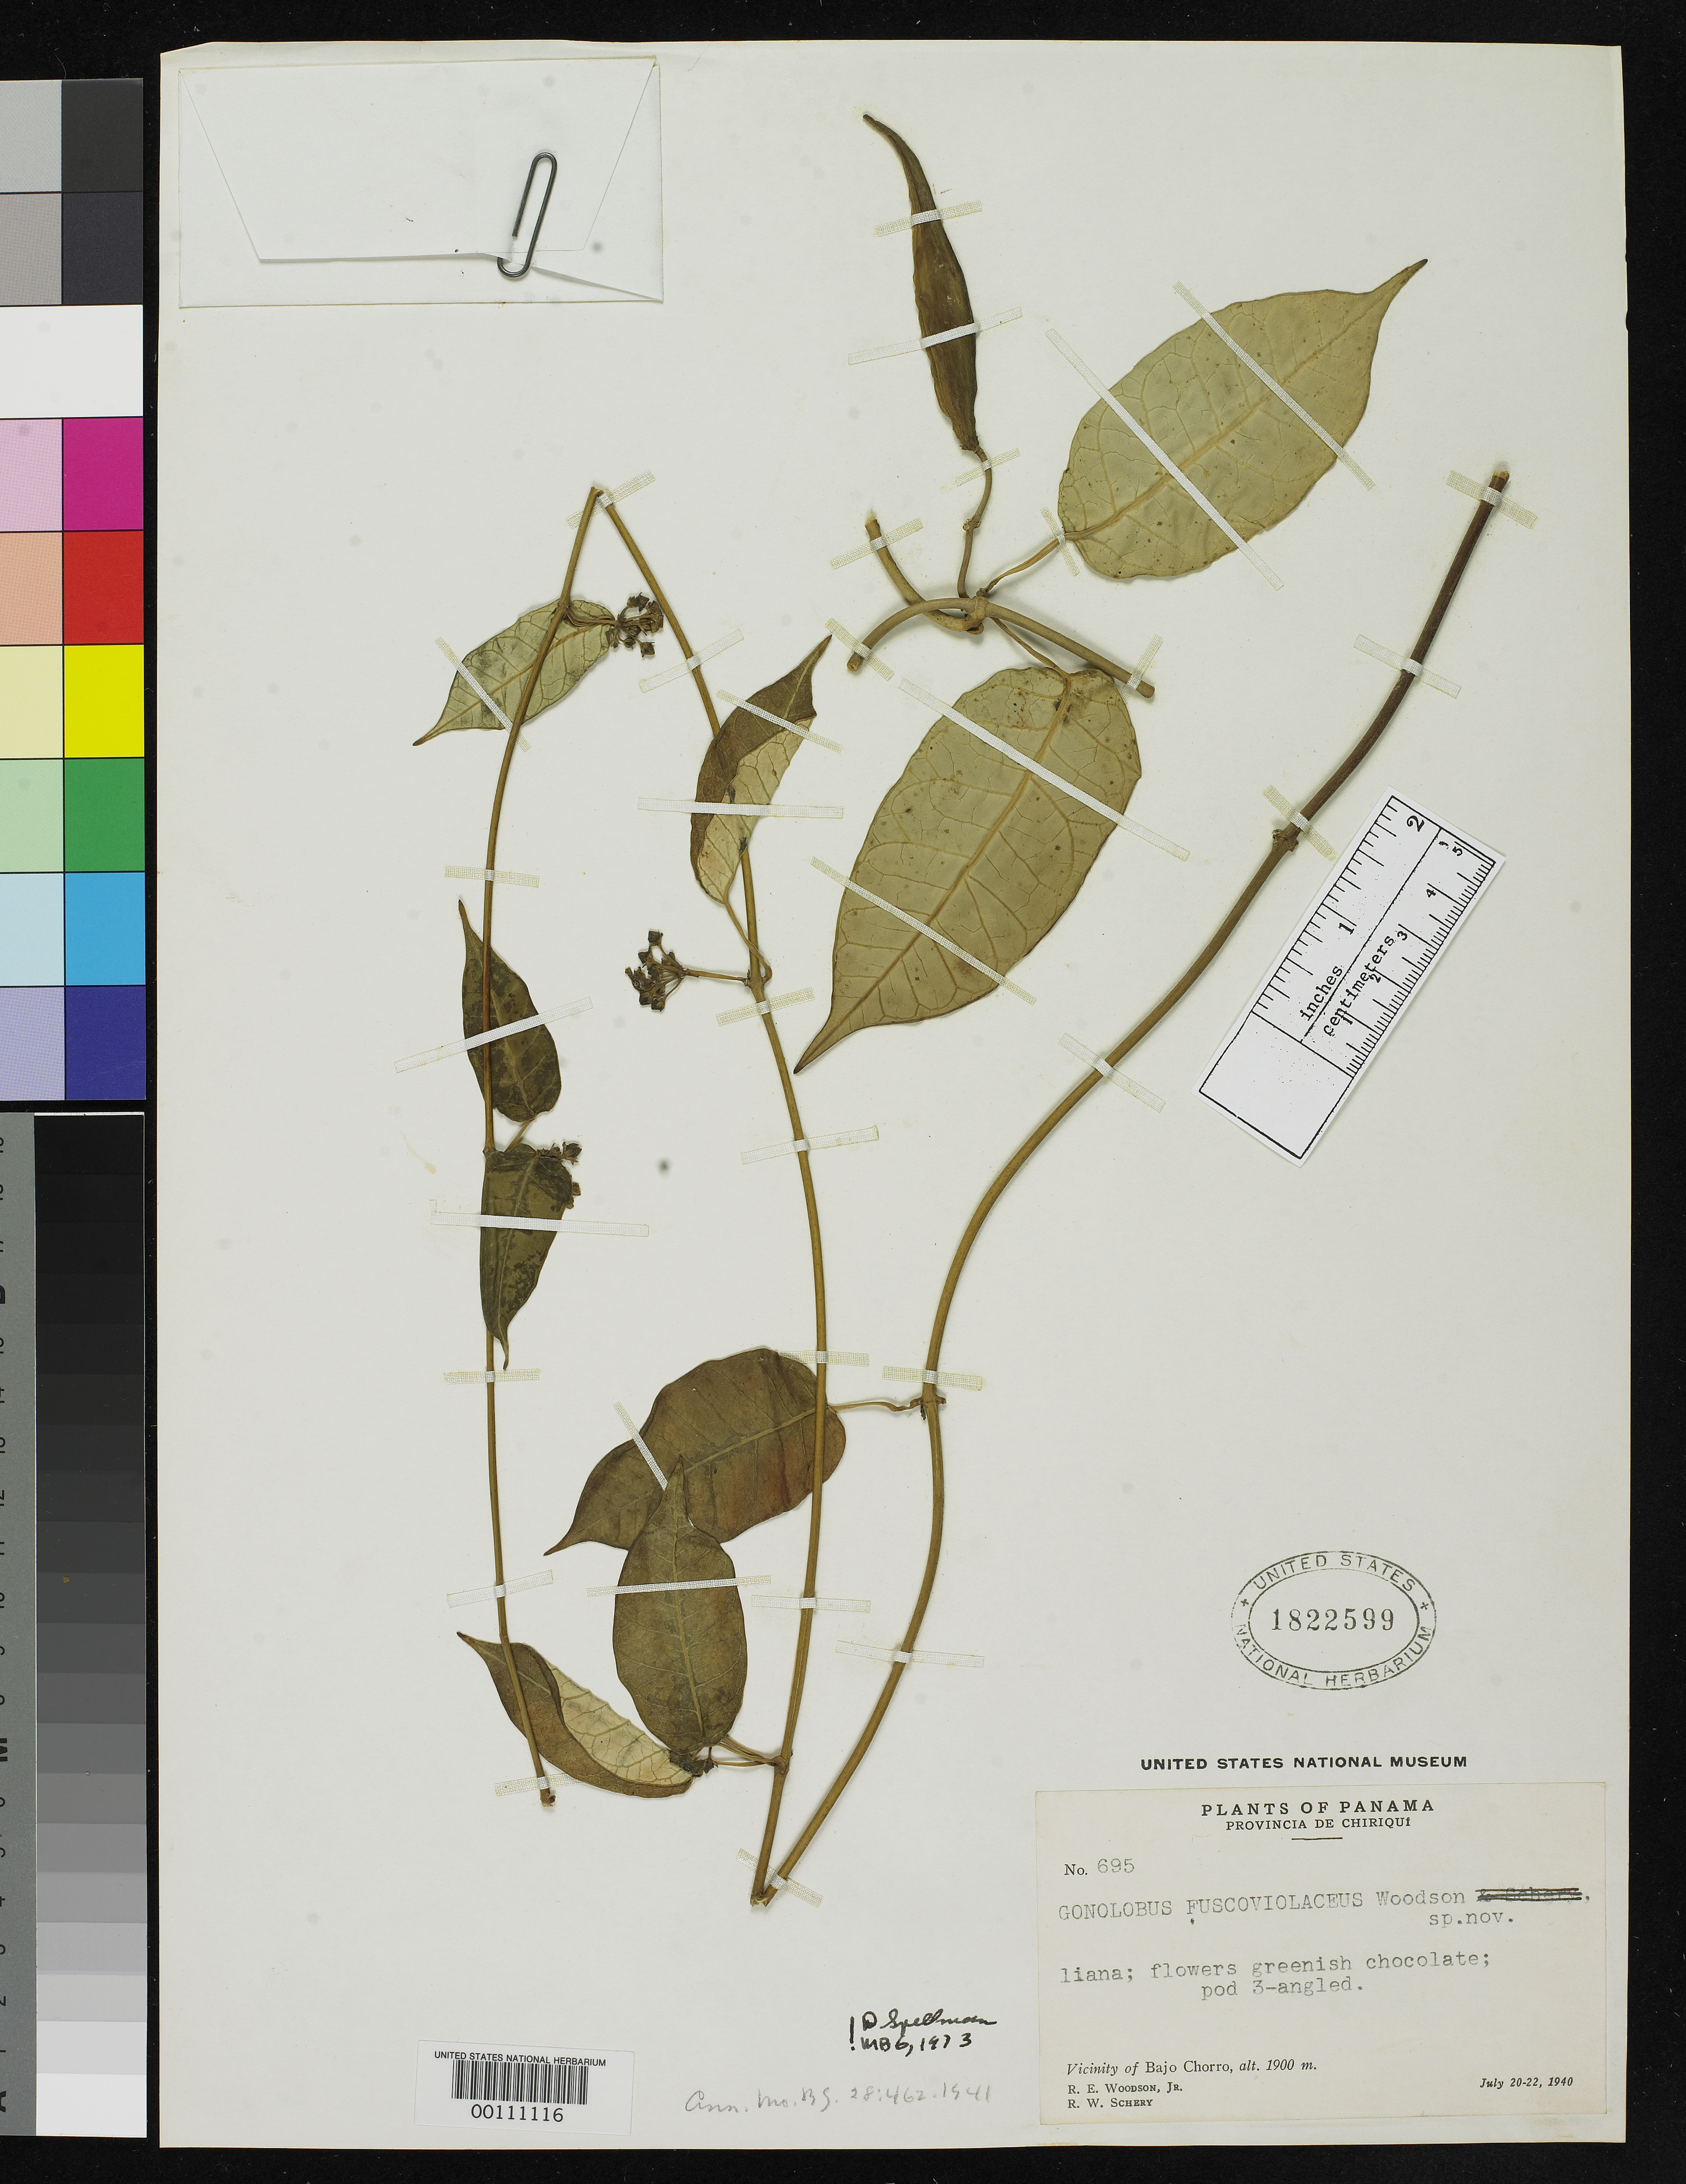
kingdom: Plantae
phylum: Tracheophyta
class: Magnoliopsida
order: Gentianales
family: Apocynaceae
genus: Gonolobus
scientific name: Gonolobus fuscoviolaceus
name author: Woodson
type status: Isotype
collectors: R. E. Woodson & R. W. Schery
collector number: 695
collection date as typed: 20 Jul 1940 to 22 Jul 1940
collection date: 1940-07-20/1940-07-22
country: Panama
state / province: Chiriquí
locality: Bajo Chorro.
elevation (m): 1900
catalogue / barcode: US 1822599